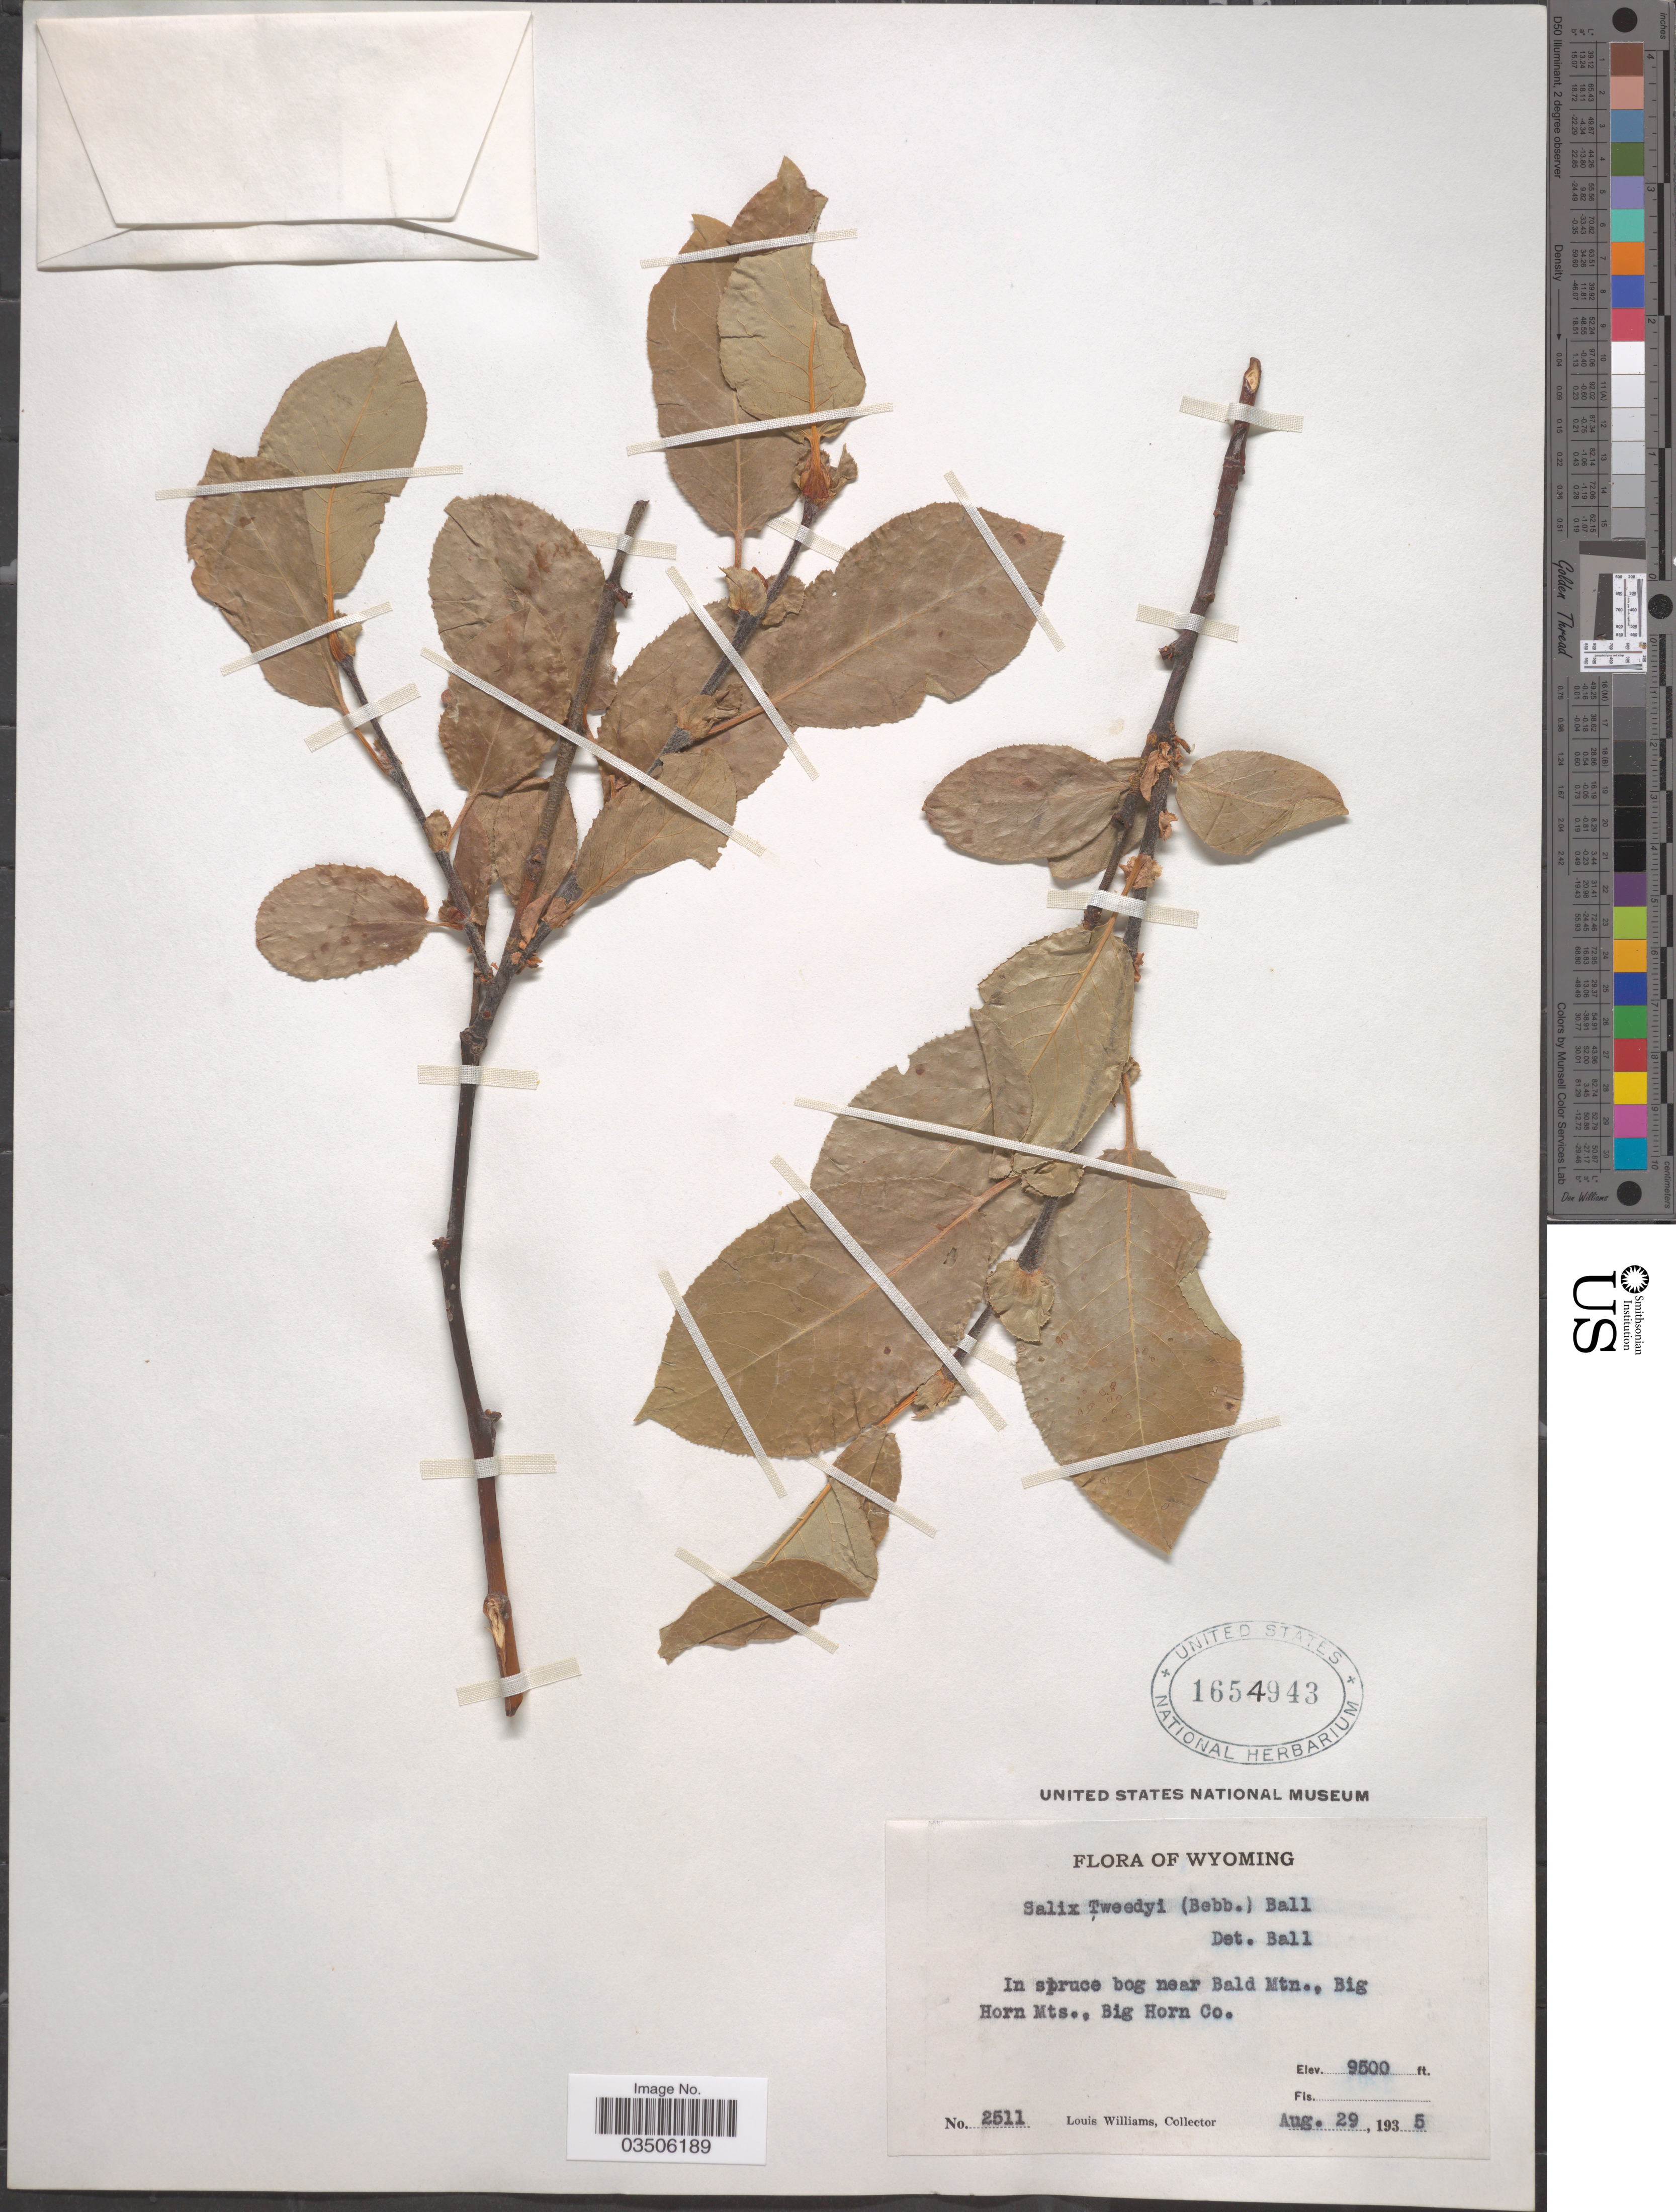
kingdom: Plantae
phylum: Tracheophyta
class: Magnoliopsida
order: Malpighiales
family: Salicaceae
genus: Salix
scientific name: Salix tweedyi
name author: (Bebb) C.R. Ball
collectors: L. G. Williams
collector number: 2511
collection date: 1935-08-29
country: United States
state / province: Wyoming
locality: Near Bald Mtn., Big Horn Mts., Big Horn Co.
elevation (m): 2896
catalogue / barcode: US 1654943